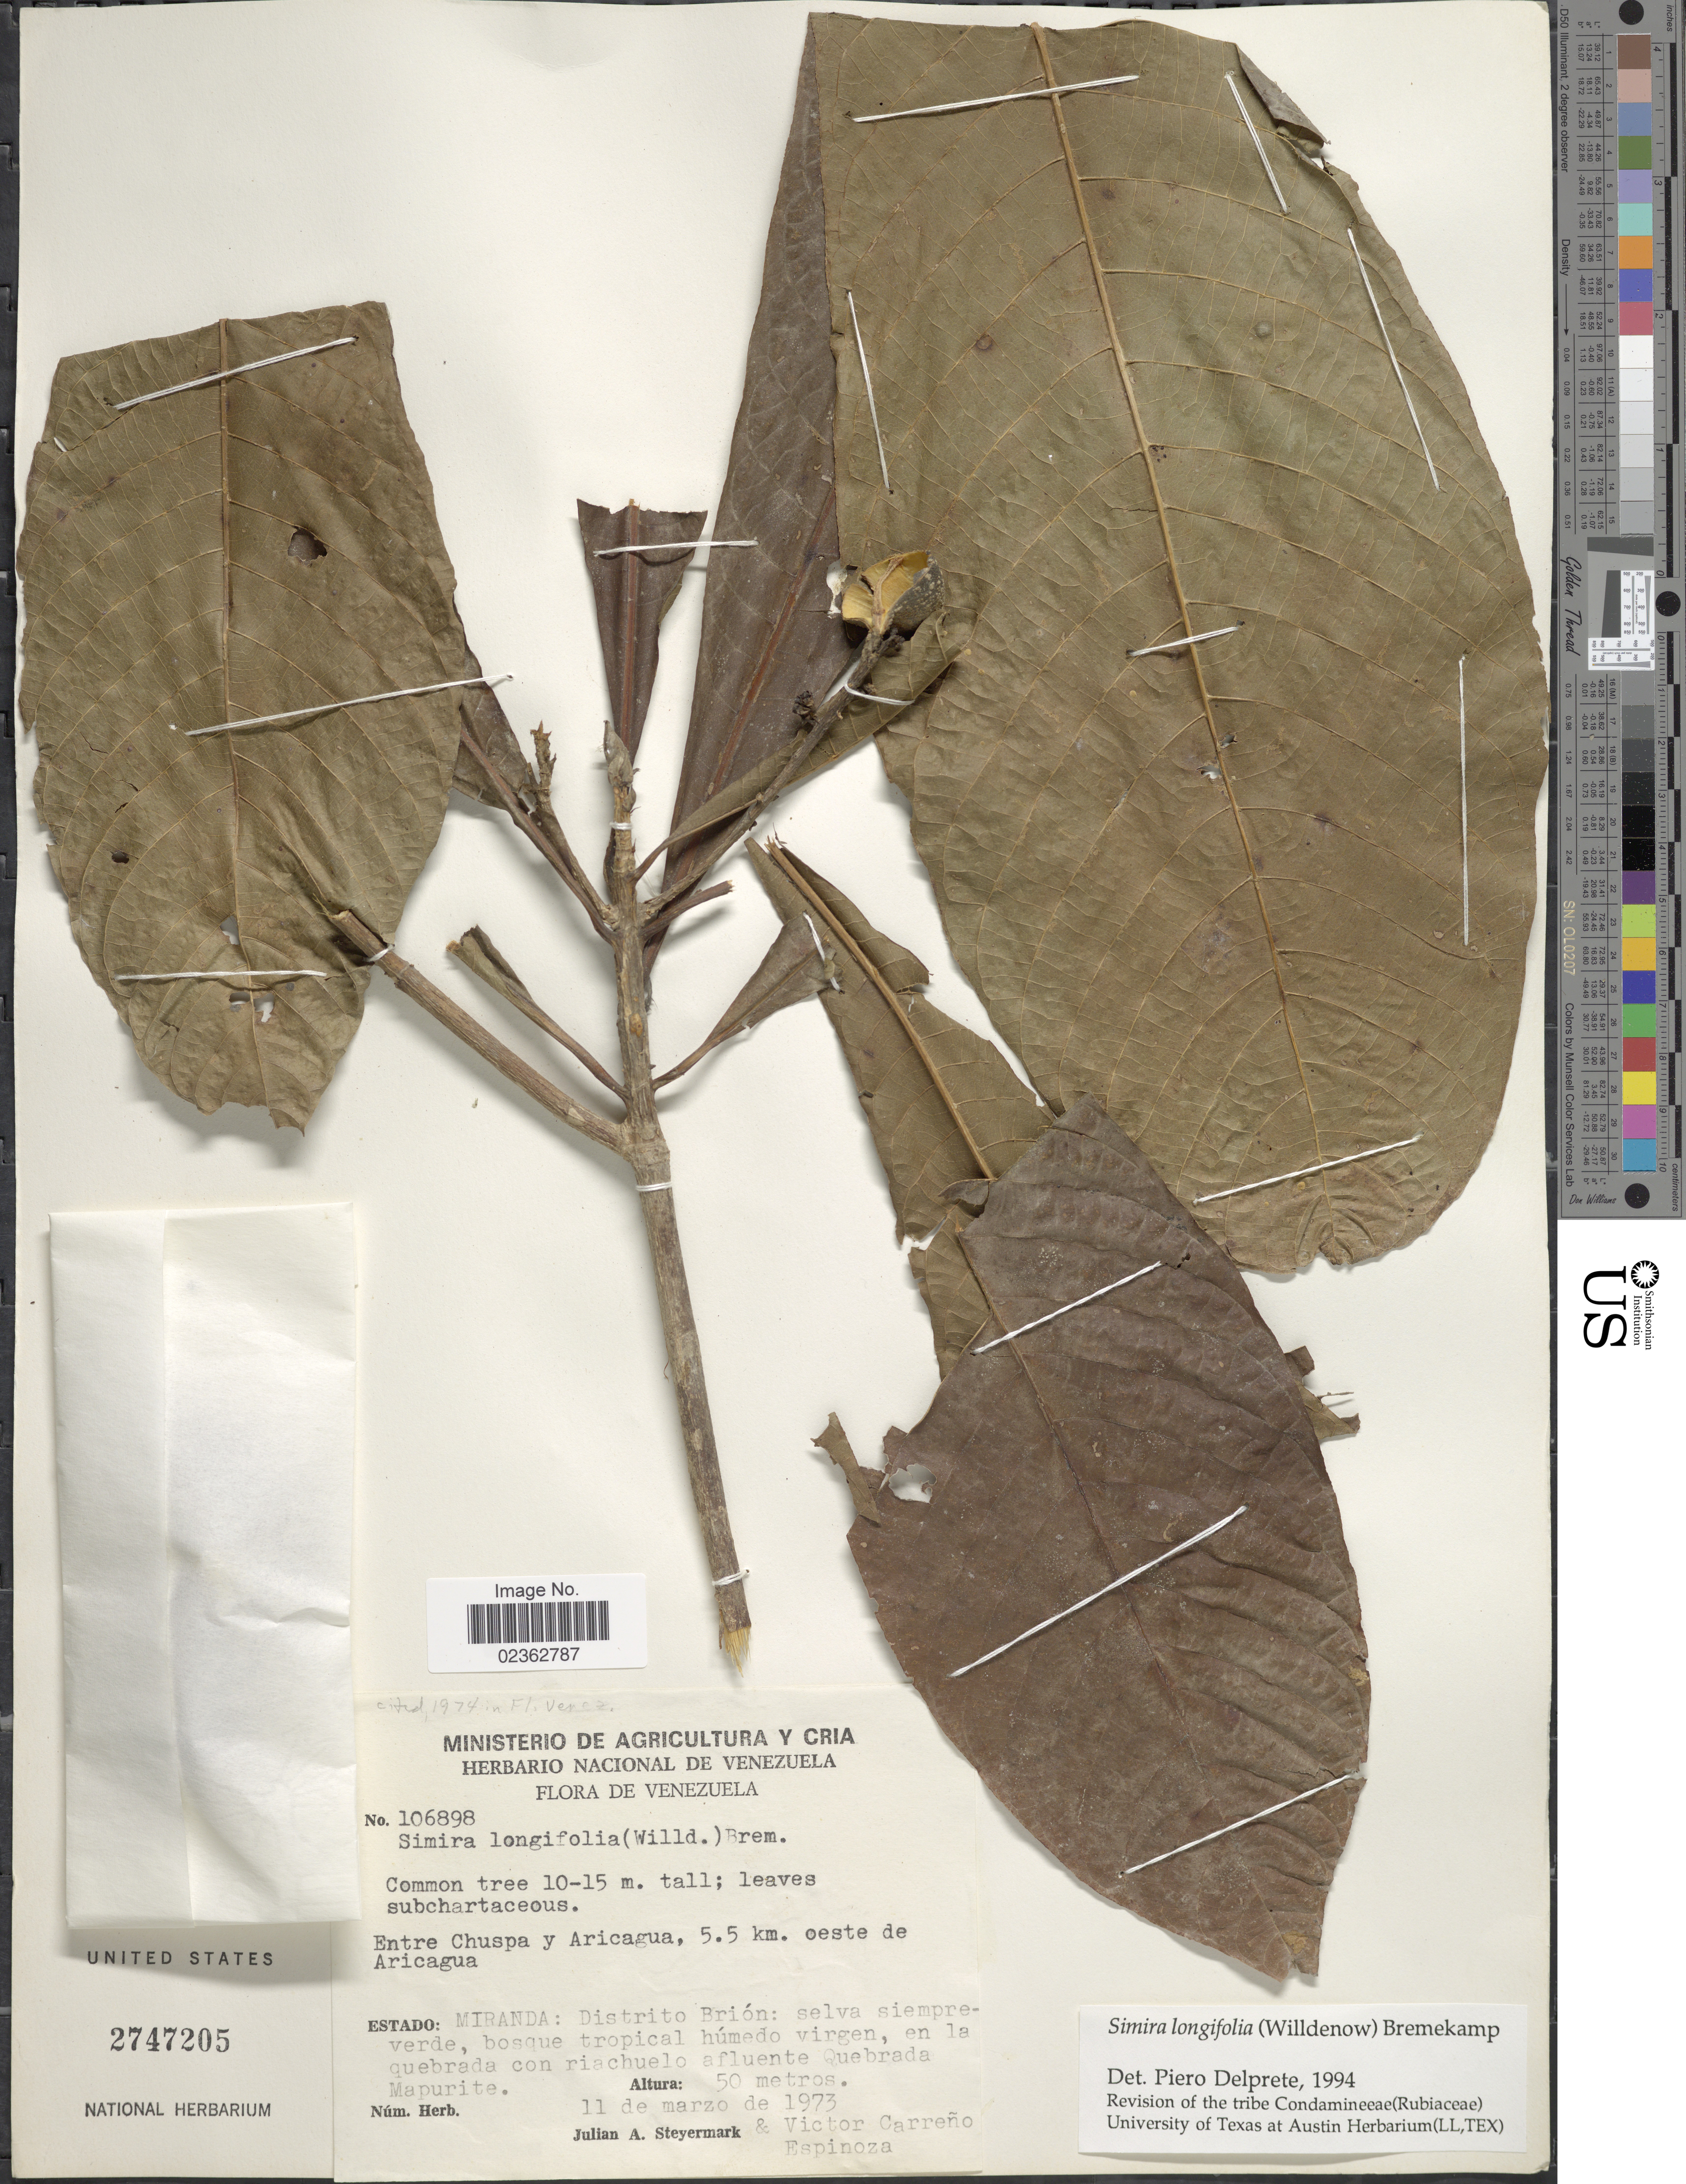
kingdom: Plantae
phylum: Tracheophyta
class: Magnoliopsida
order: Gentianales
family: Rubiaceae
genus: Simira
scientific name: Simira longifolia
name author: (Willd.) Bremek.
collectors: J. Steyermark & V. Carreño E.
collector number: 106898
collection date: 1973-03-11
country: Venezuela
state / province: Miranda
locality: Distrito brion: selva siempreverde, bosque tropical humedo virgen, en la quebrada con riachuelo afluente Quebrada Mapurite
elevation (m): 50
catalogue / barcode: US 2747205